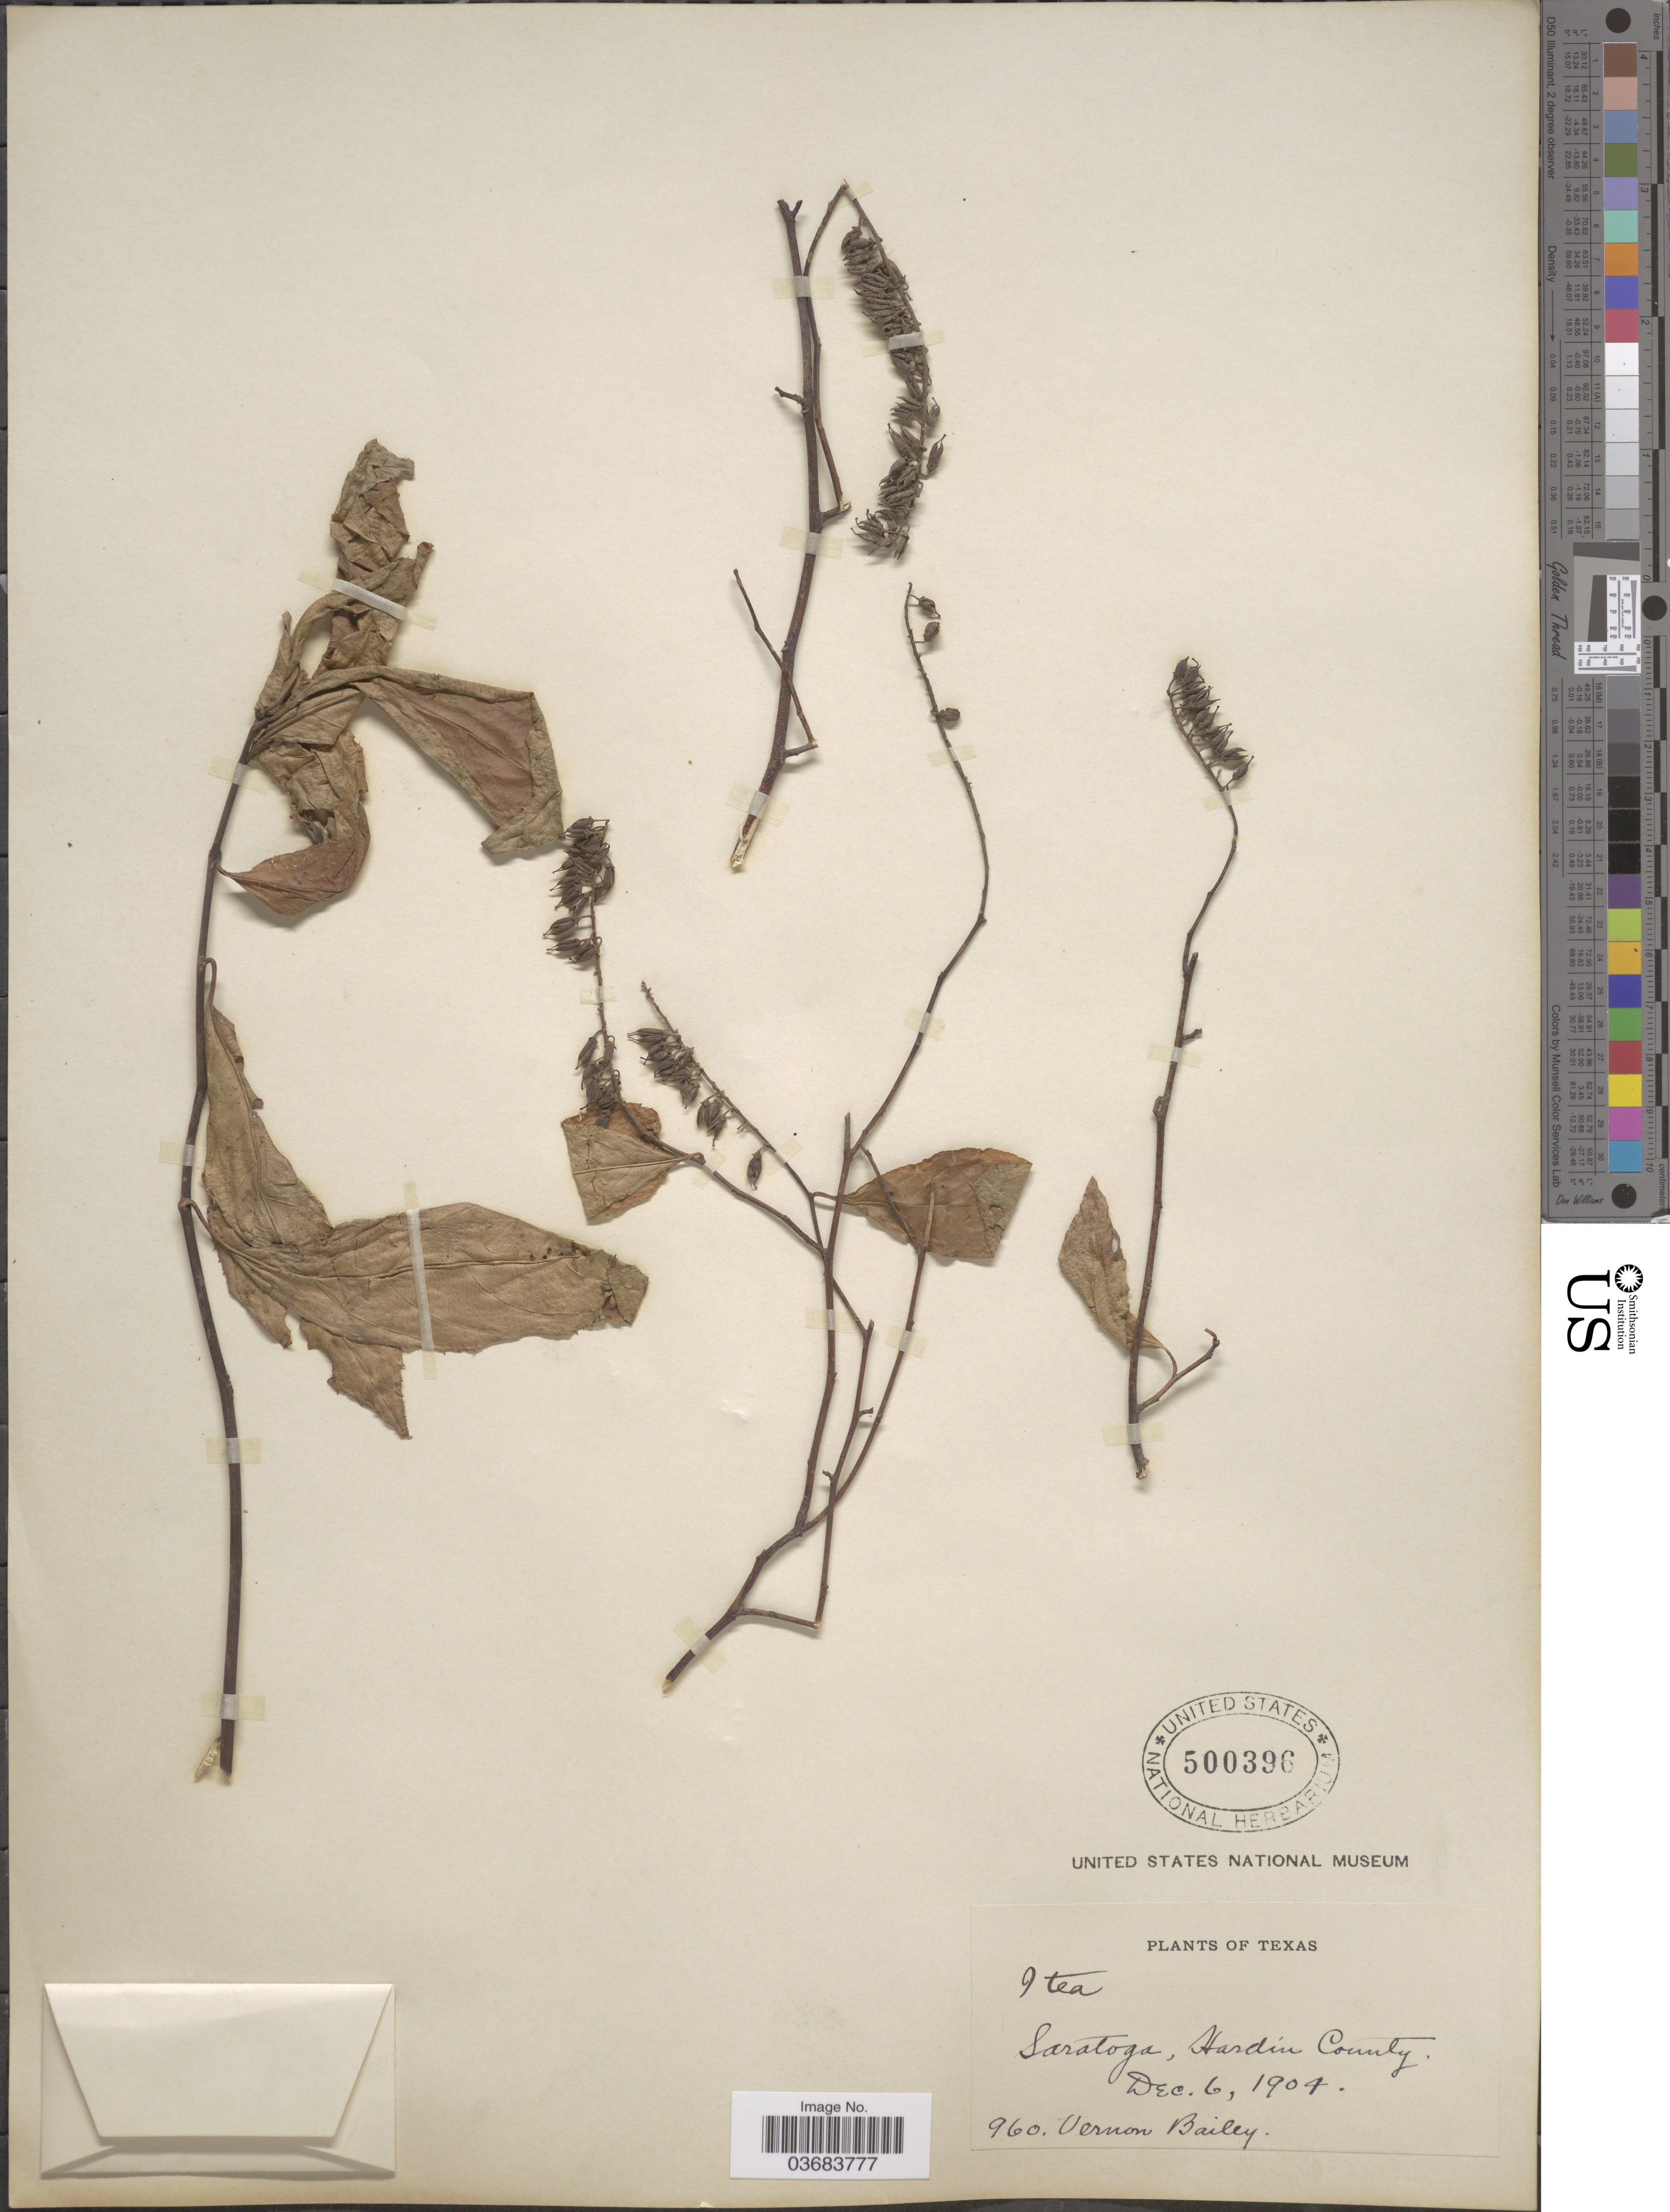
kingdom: Plantae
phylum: Tracheophyta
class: Magnoliopsida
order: Saxifragales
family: Iteaceae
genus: Itea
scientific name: Itea virginica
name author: L.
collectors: V. O. Bailey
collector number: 960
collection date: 1904-12-06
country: United States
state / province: Texas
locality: Saratoga, Hardin County.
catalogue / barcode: US 500396